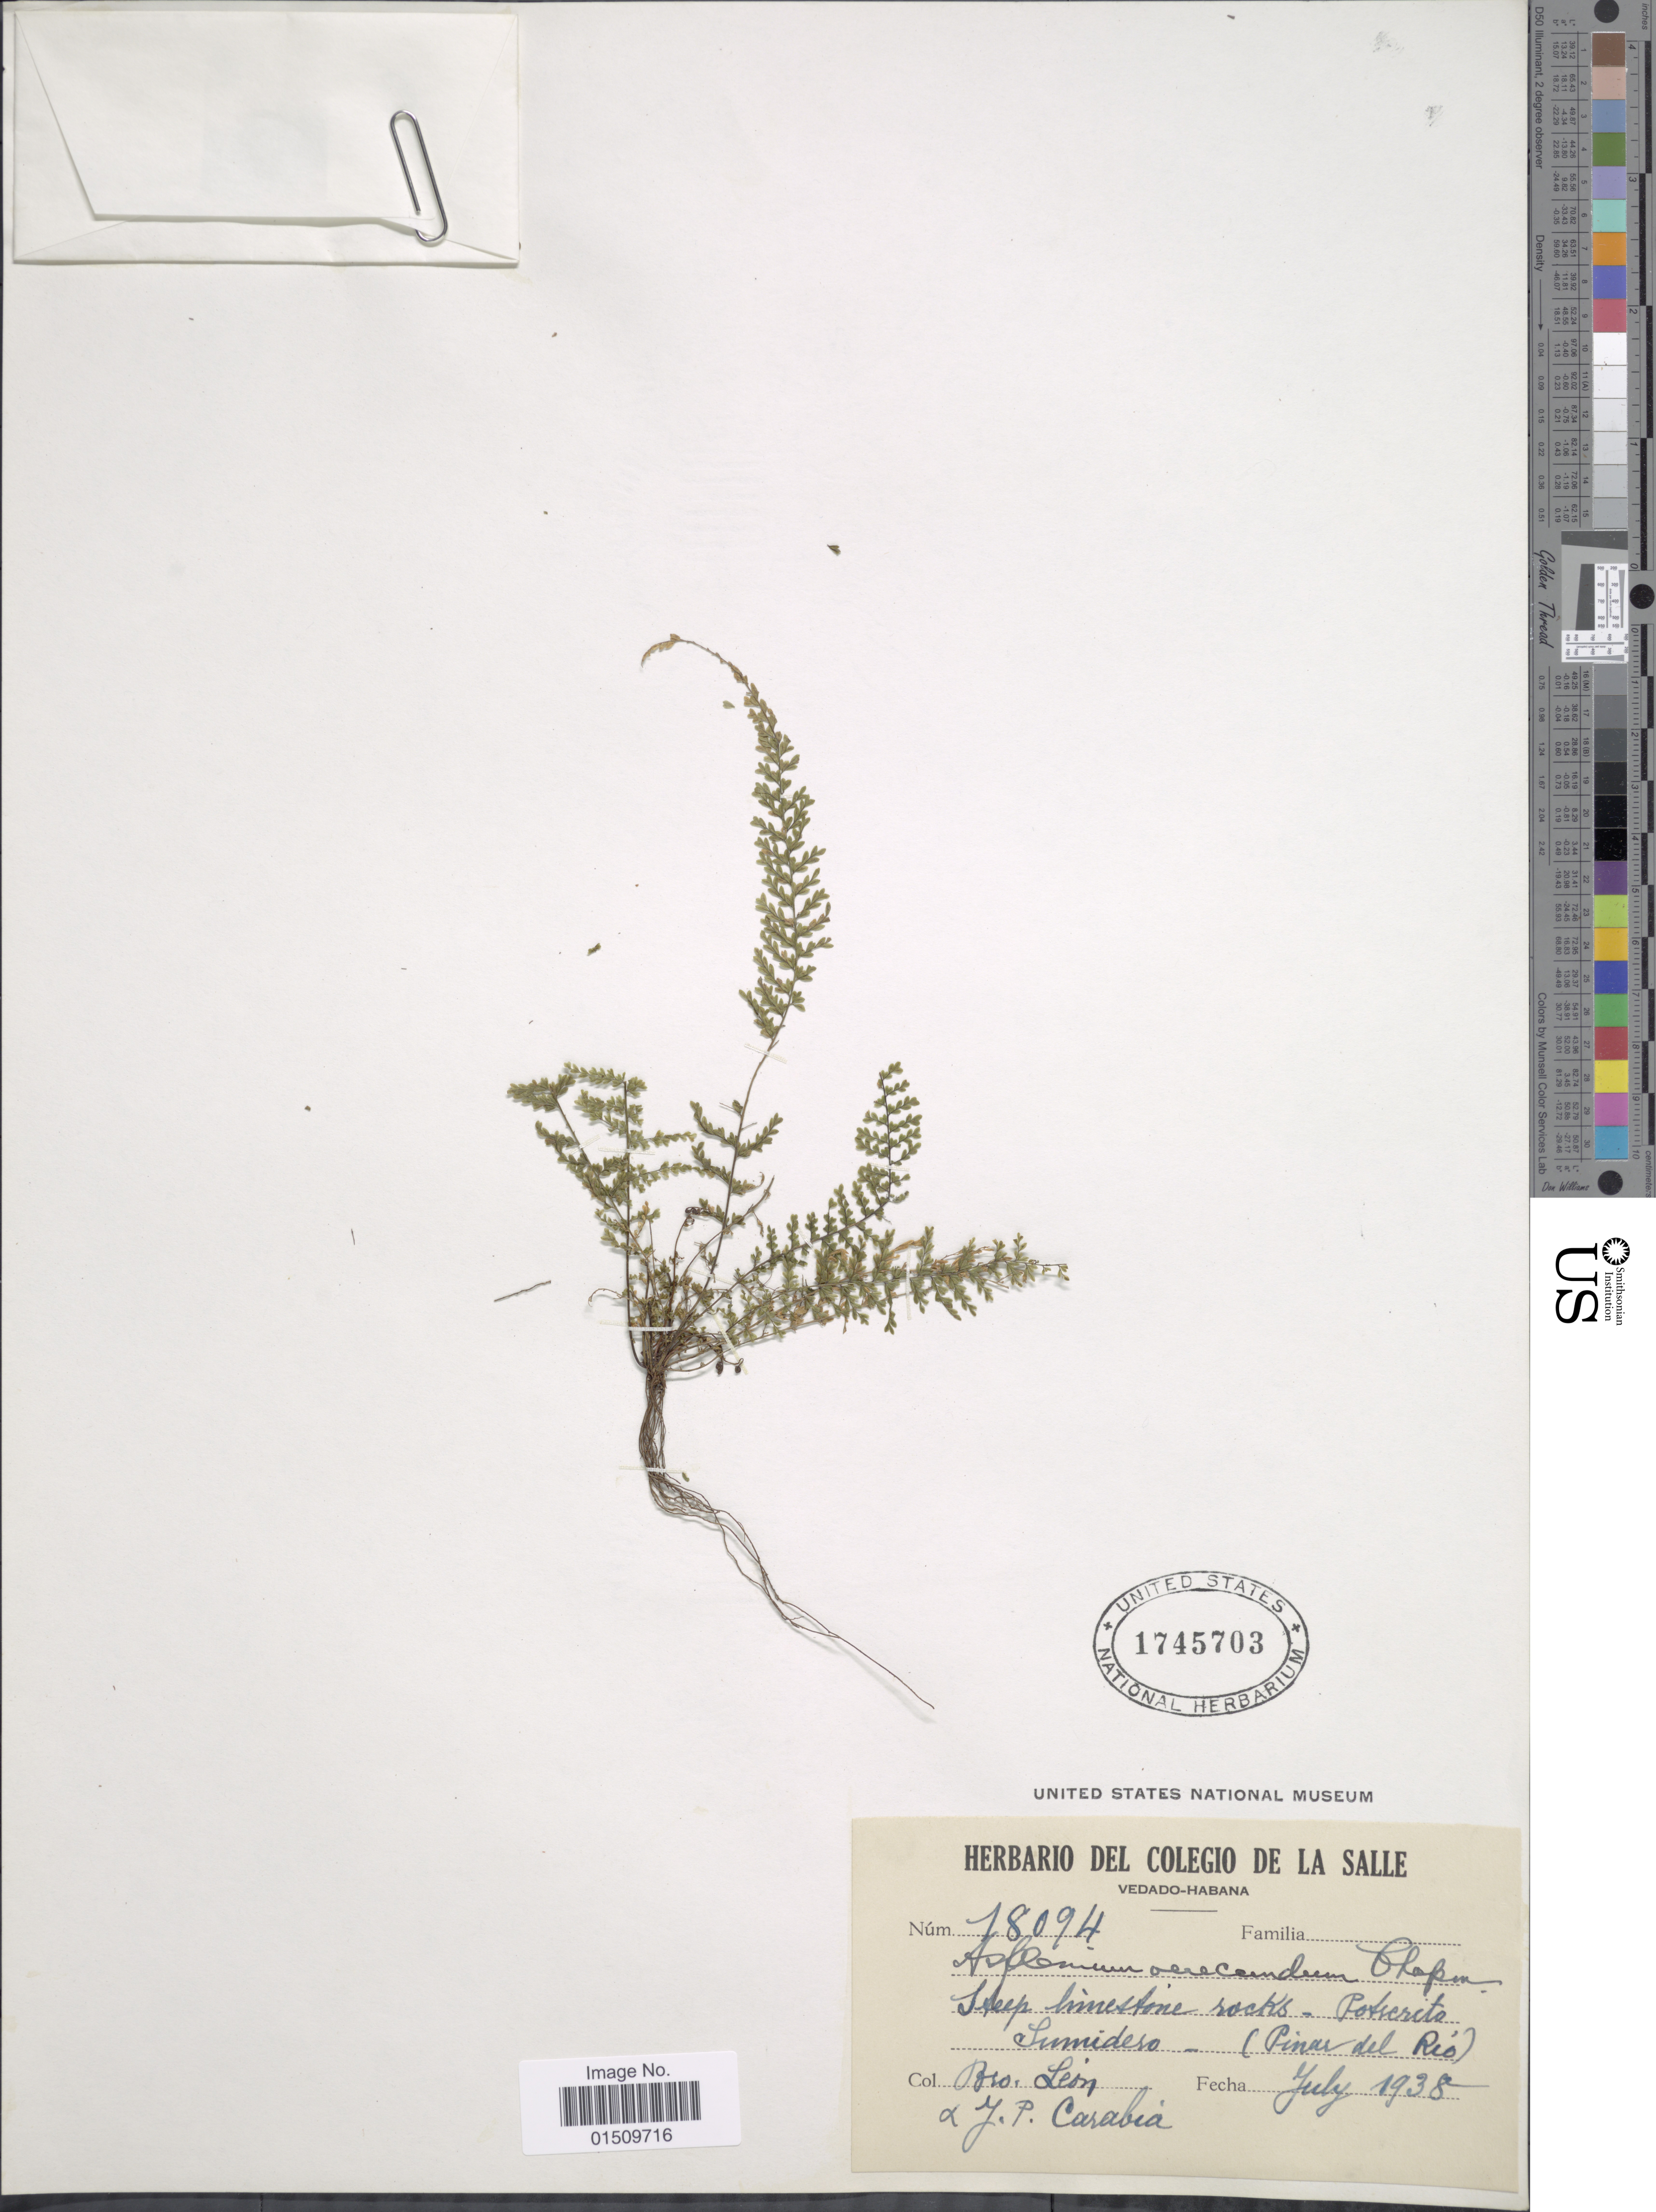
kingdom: Plantae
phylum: Tracheophyta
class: Polypodiopsida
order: Polypodiales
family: Aspleniaceae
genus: Asplenium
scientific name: Asplenium verecundum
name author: Chapm.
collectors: Bro. León & J. Carabia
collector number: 18094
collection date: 1938-07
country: Cuba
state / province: Pinar del Río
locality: Potretito, Sumidero.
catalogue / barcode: US 1745703